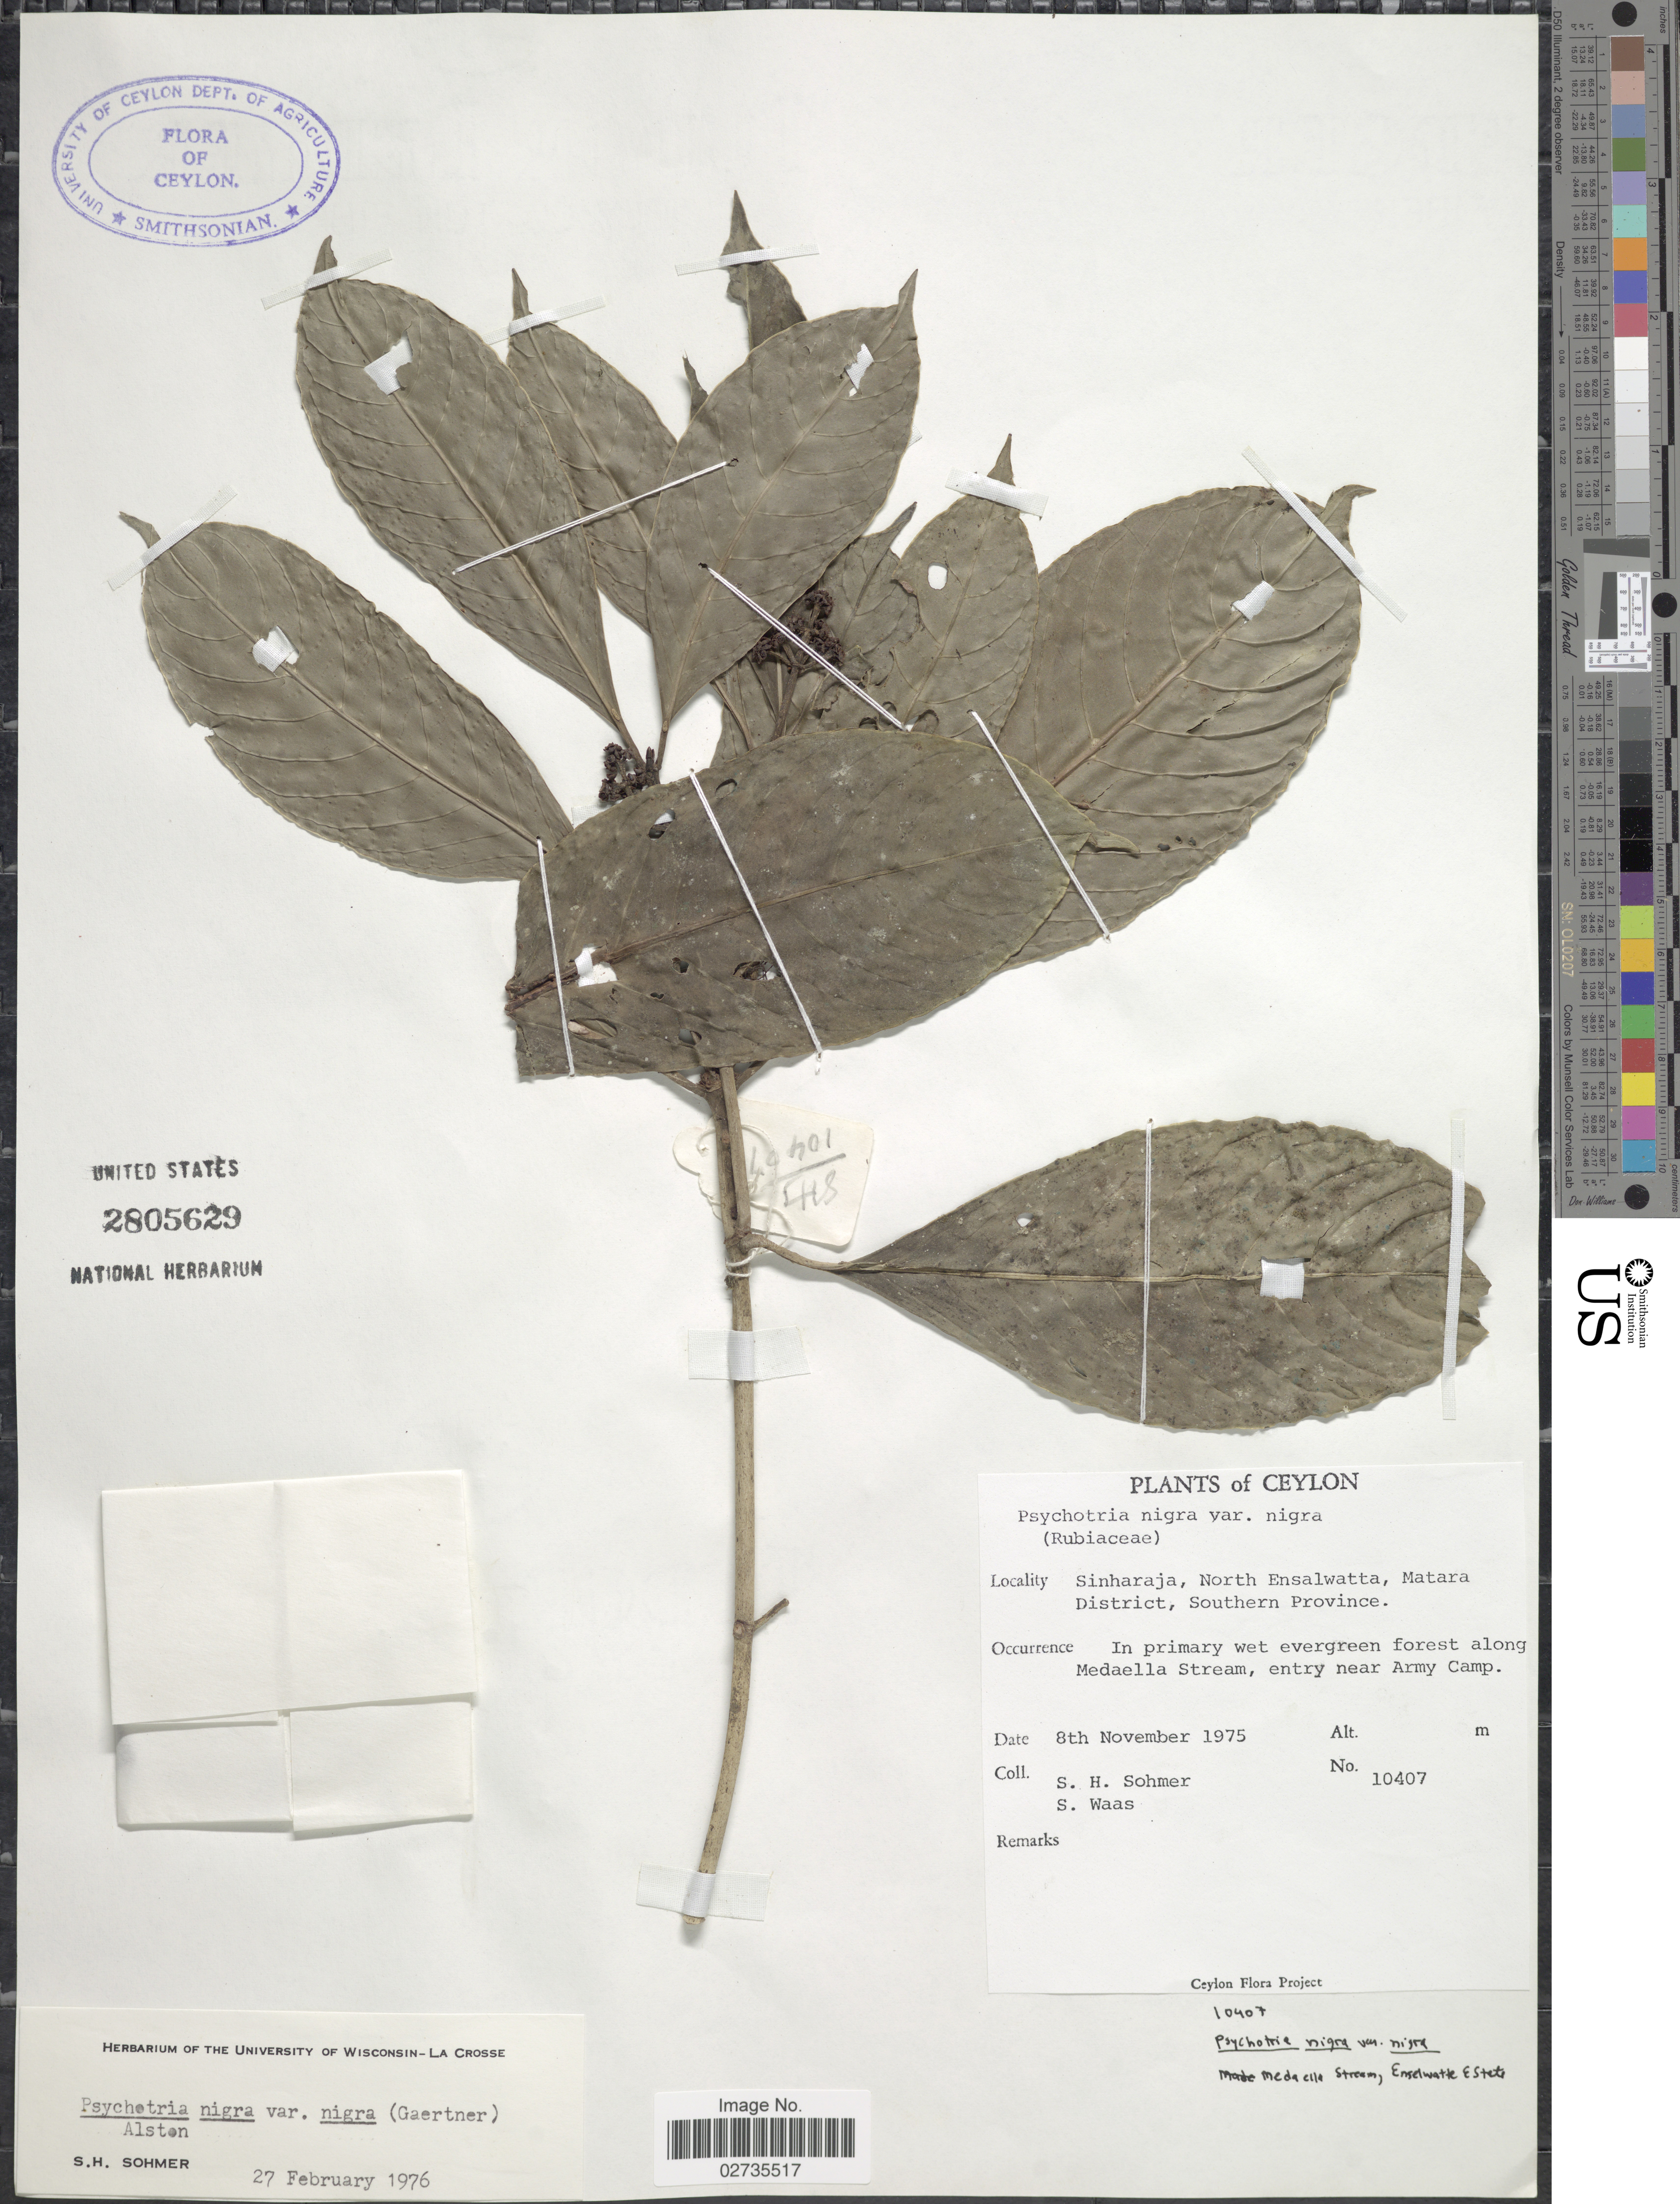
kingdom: Plantae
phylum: Tracheophyta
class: Magnoliopsida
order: Gentianales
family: Rubiaceae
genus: Psychotria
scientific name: Psychotria nigra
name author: (Gaertn.) Alston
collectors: S. H. Sohmer & S. Waas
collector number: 10407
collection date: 1975-11-08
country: Sri Lanka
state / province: Southern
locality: Ceylon. Sinharaja, North Ensalwatta, Matara District, along Medaella Stream, entry near Army Camp.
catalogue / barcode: US 2805629